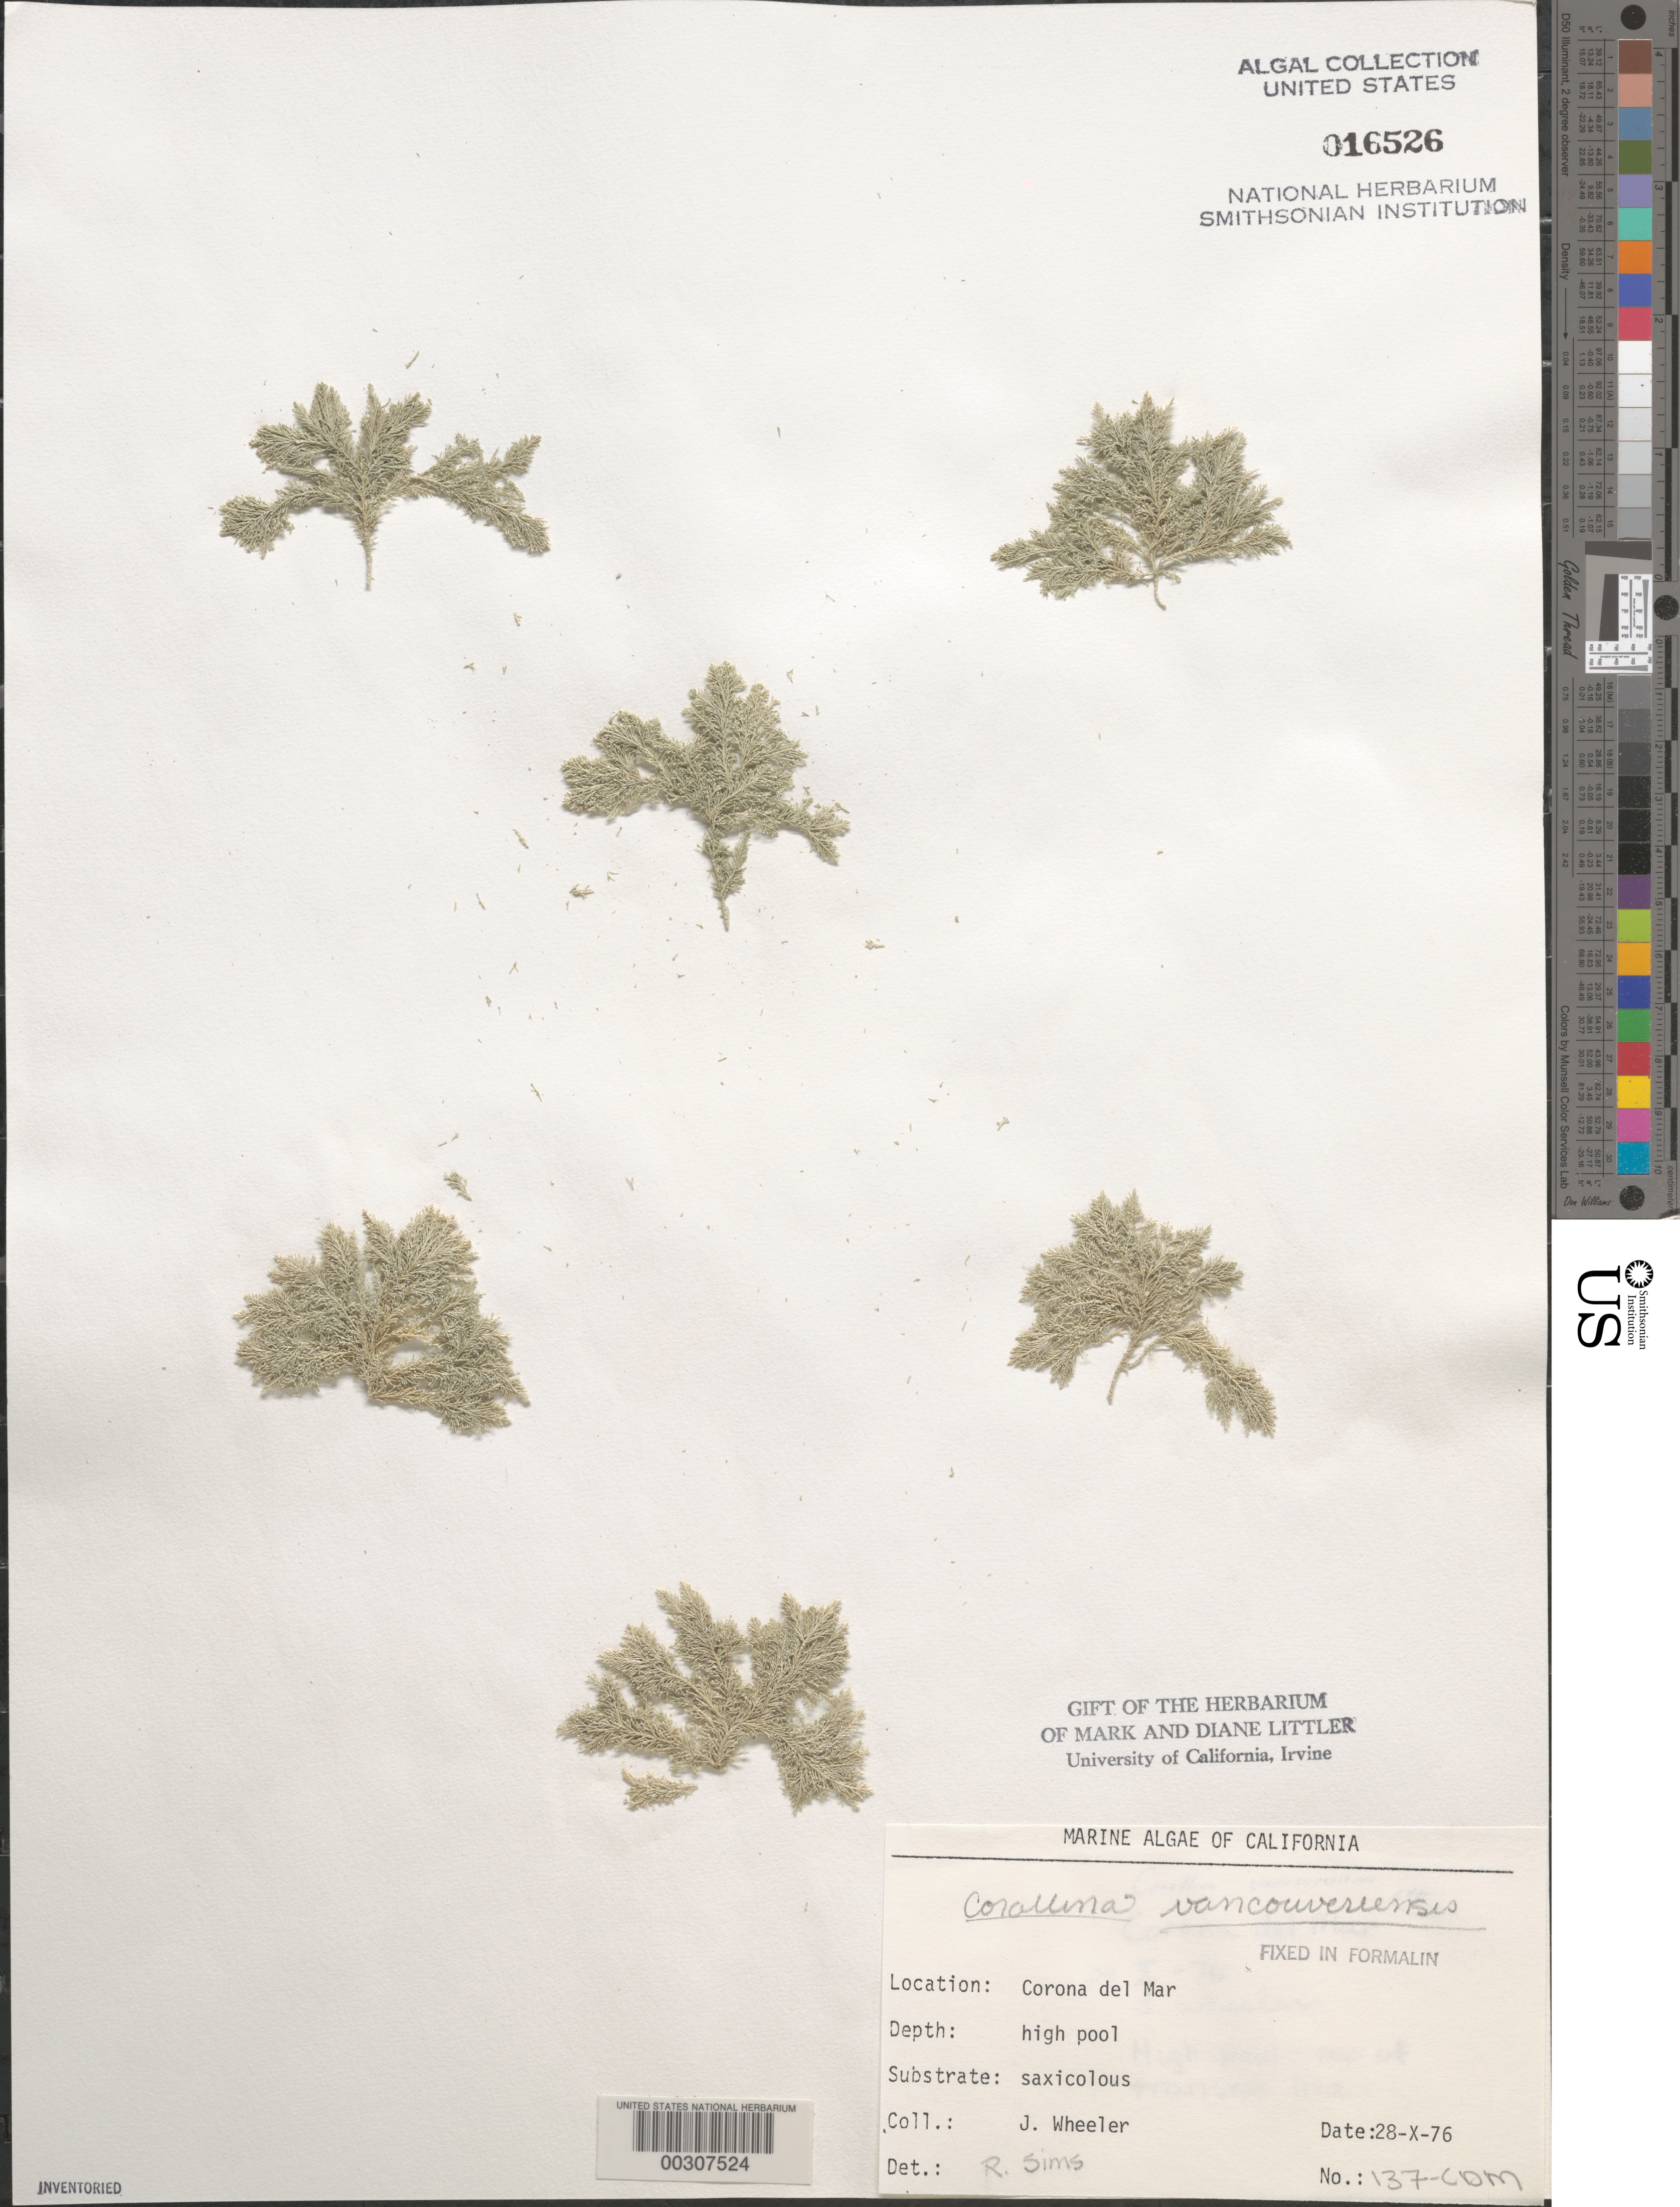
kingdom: Plantae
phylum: Rhodophyta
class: Florideophyceae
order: Corallinales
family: Corallinaceae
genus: Corallina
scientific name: Corallina vancouveriensis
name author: Yendo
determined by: Sims, Robert H.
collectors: J. L. Wheeler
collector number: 137-cdm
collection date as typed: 28 Oct 1976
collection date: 1976-10-28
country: United States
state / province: California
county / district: Orange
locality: Corona del Mar, mouth of Morning Canyon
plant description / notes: BLM-SOCALBIGHT Rocky Intertidal Survey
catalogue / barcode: US 16526